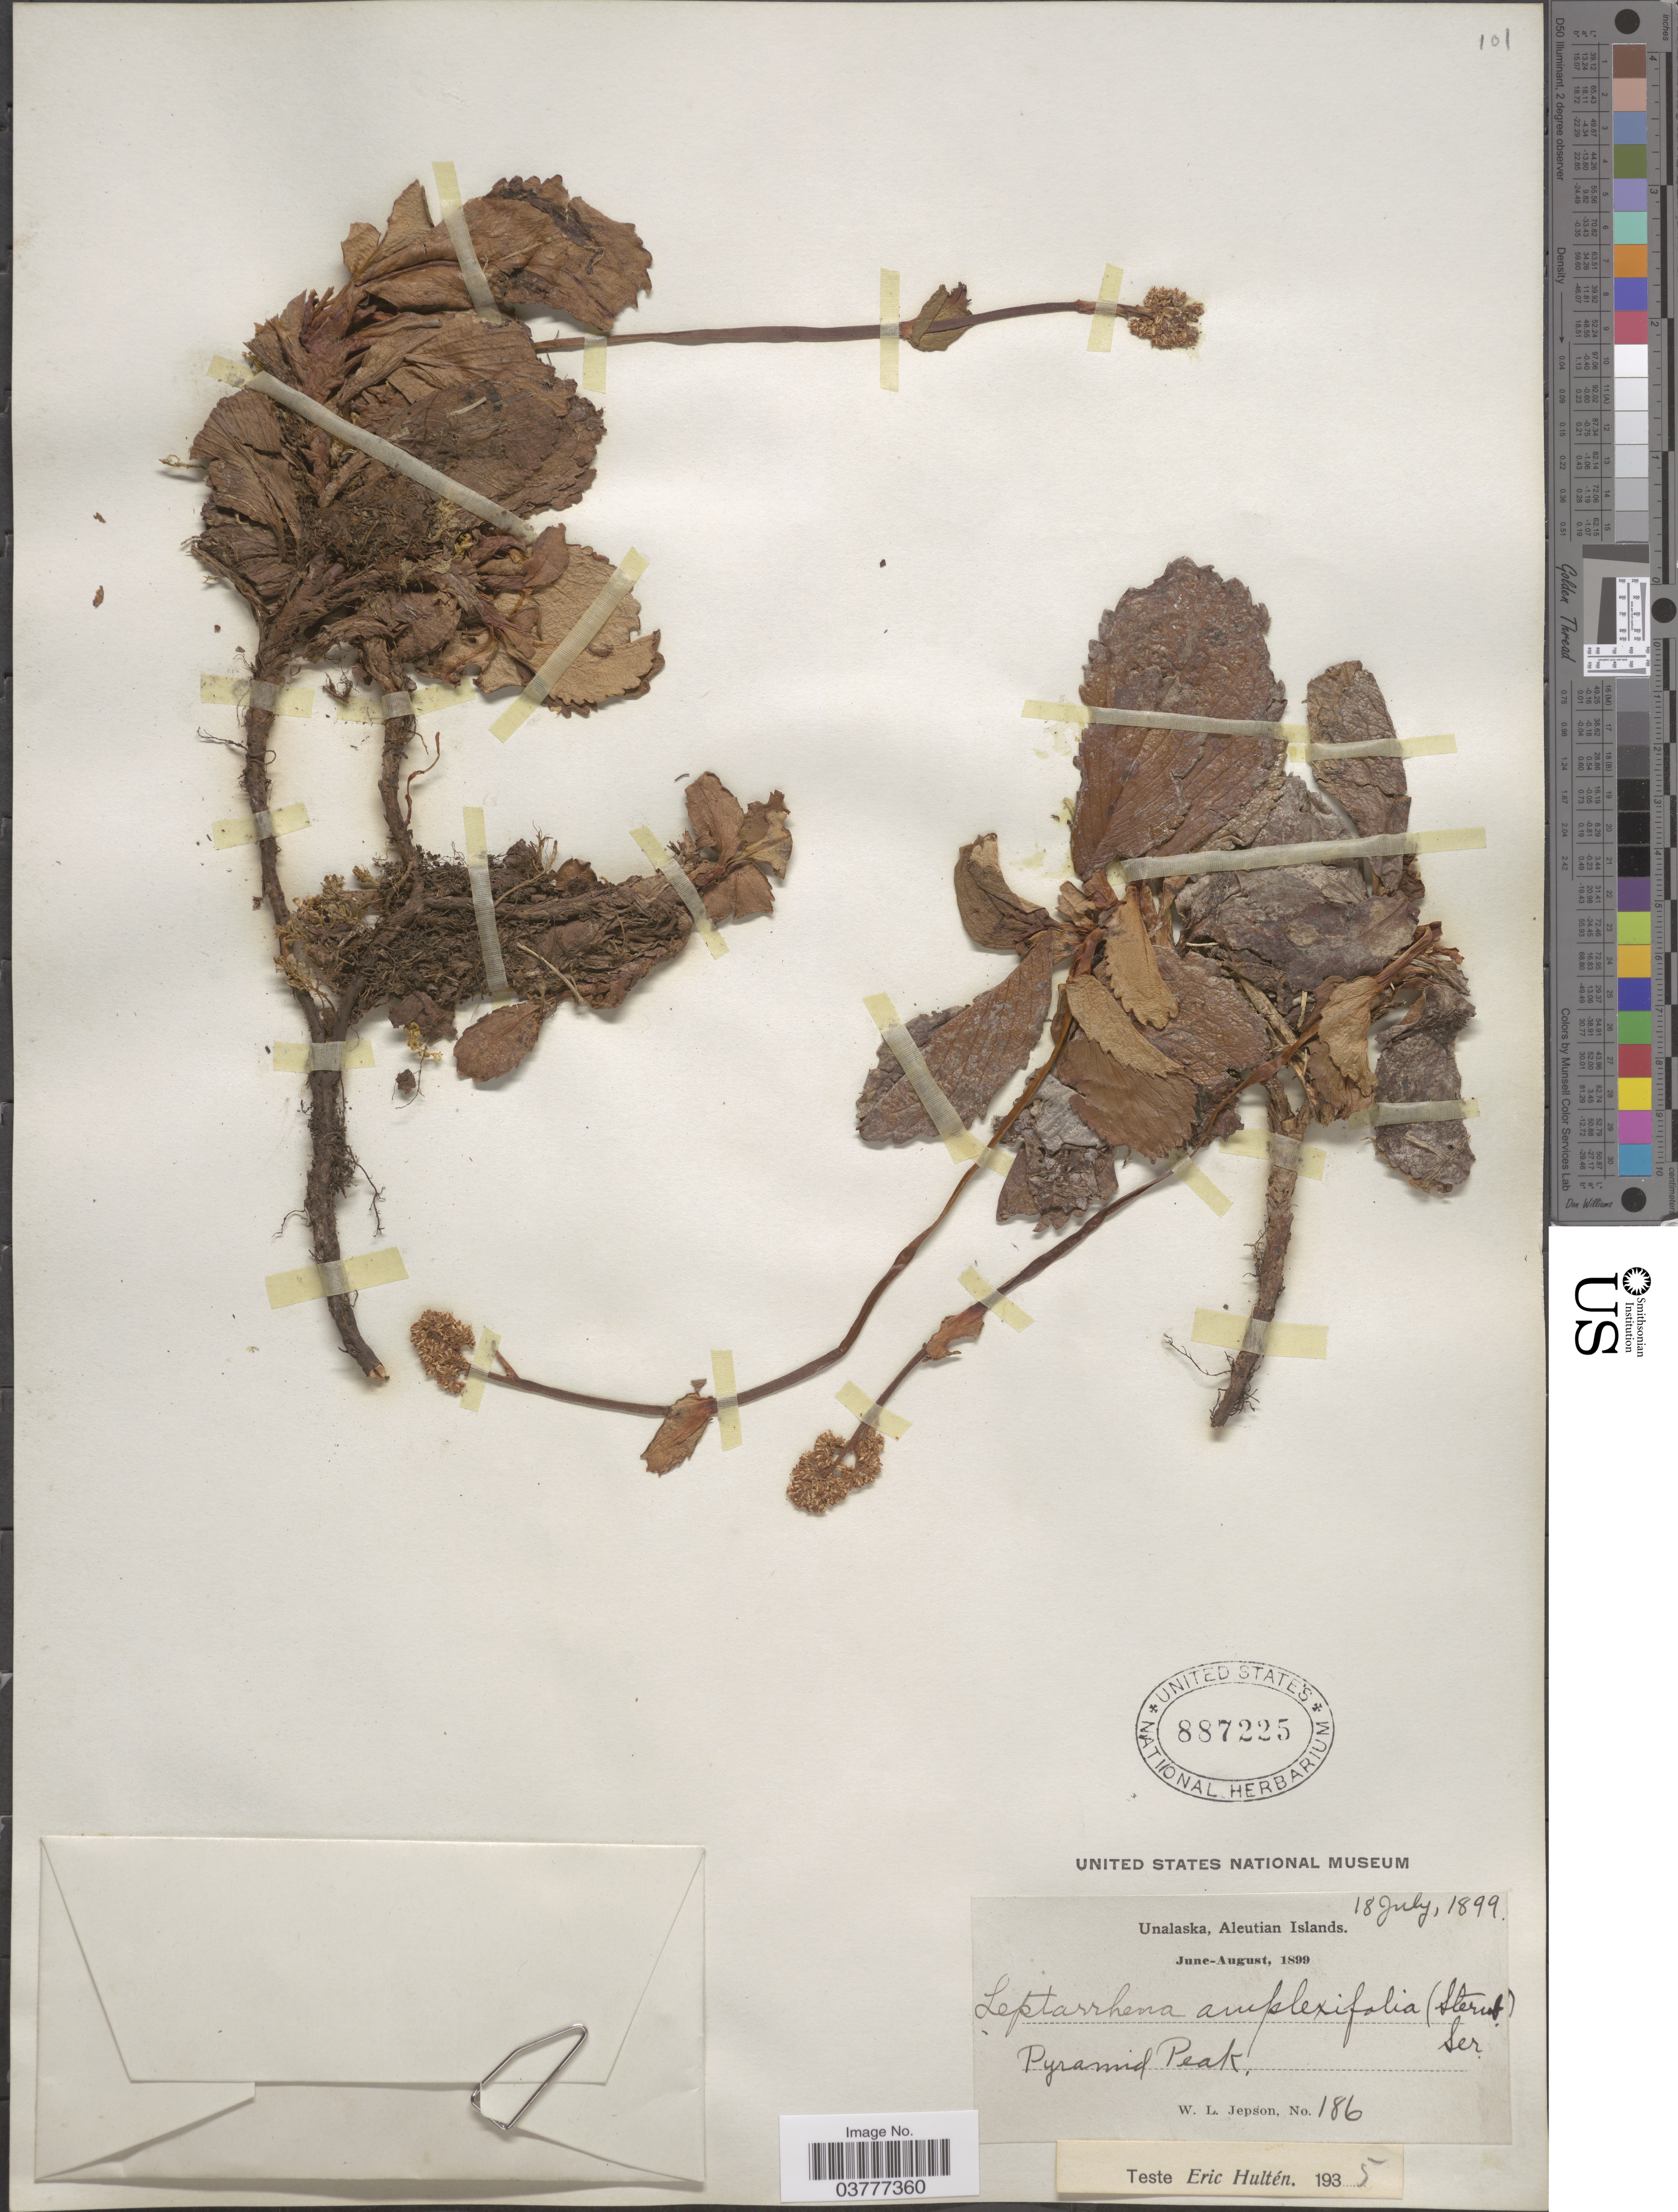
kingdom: Plantae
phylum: Tracheophyta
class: Magnoliopsida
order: Saxifragales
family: Saxifragaceae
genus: Leptarrhena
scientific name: Leptarrhena pyrolifolia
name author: (D. Don) Ser.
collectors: W. L. Jepson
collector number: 186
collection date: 1899-07-18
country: United States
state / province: Alaska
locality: Unalaska, Aleutian Islands. Pyramid Peak.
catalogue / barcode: US 887225